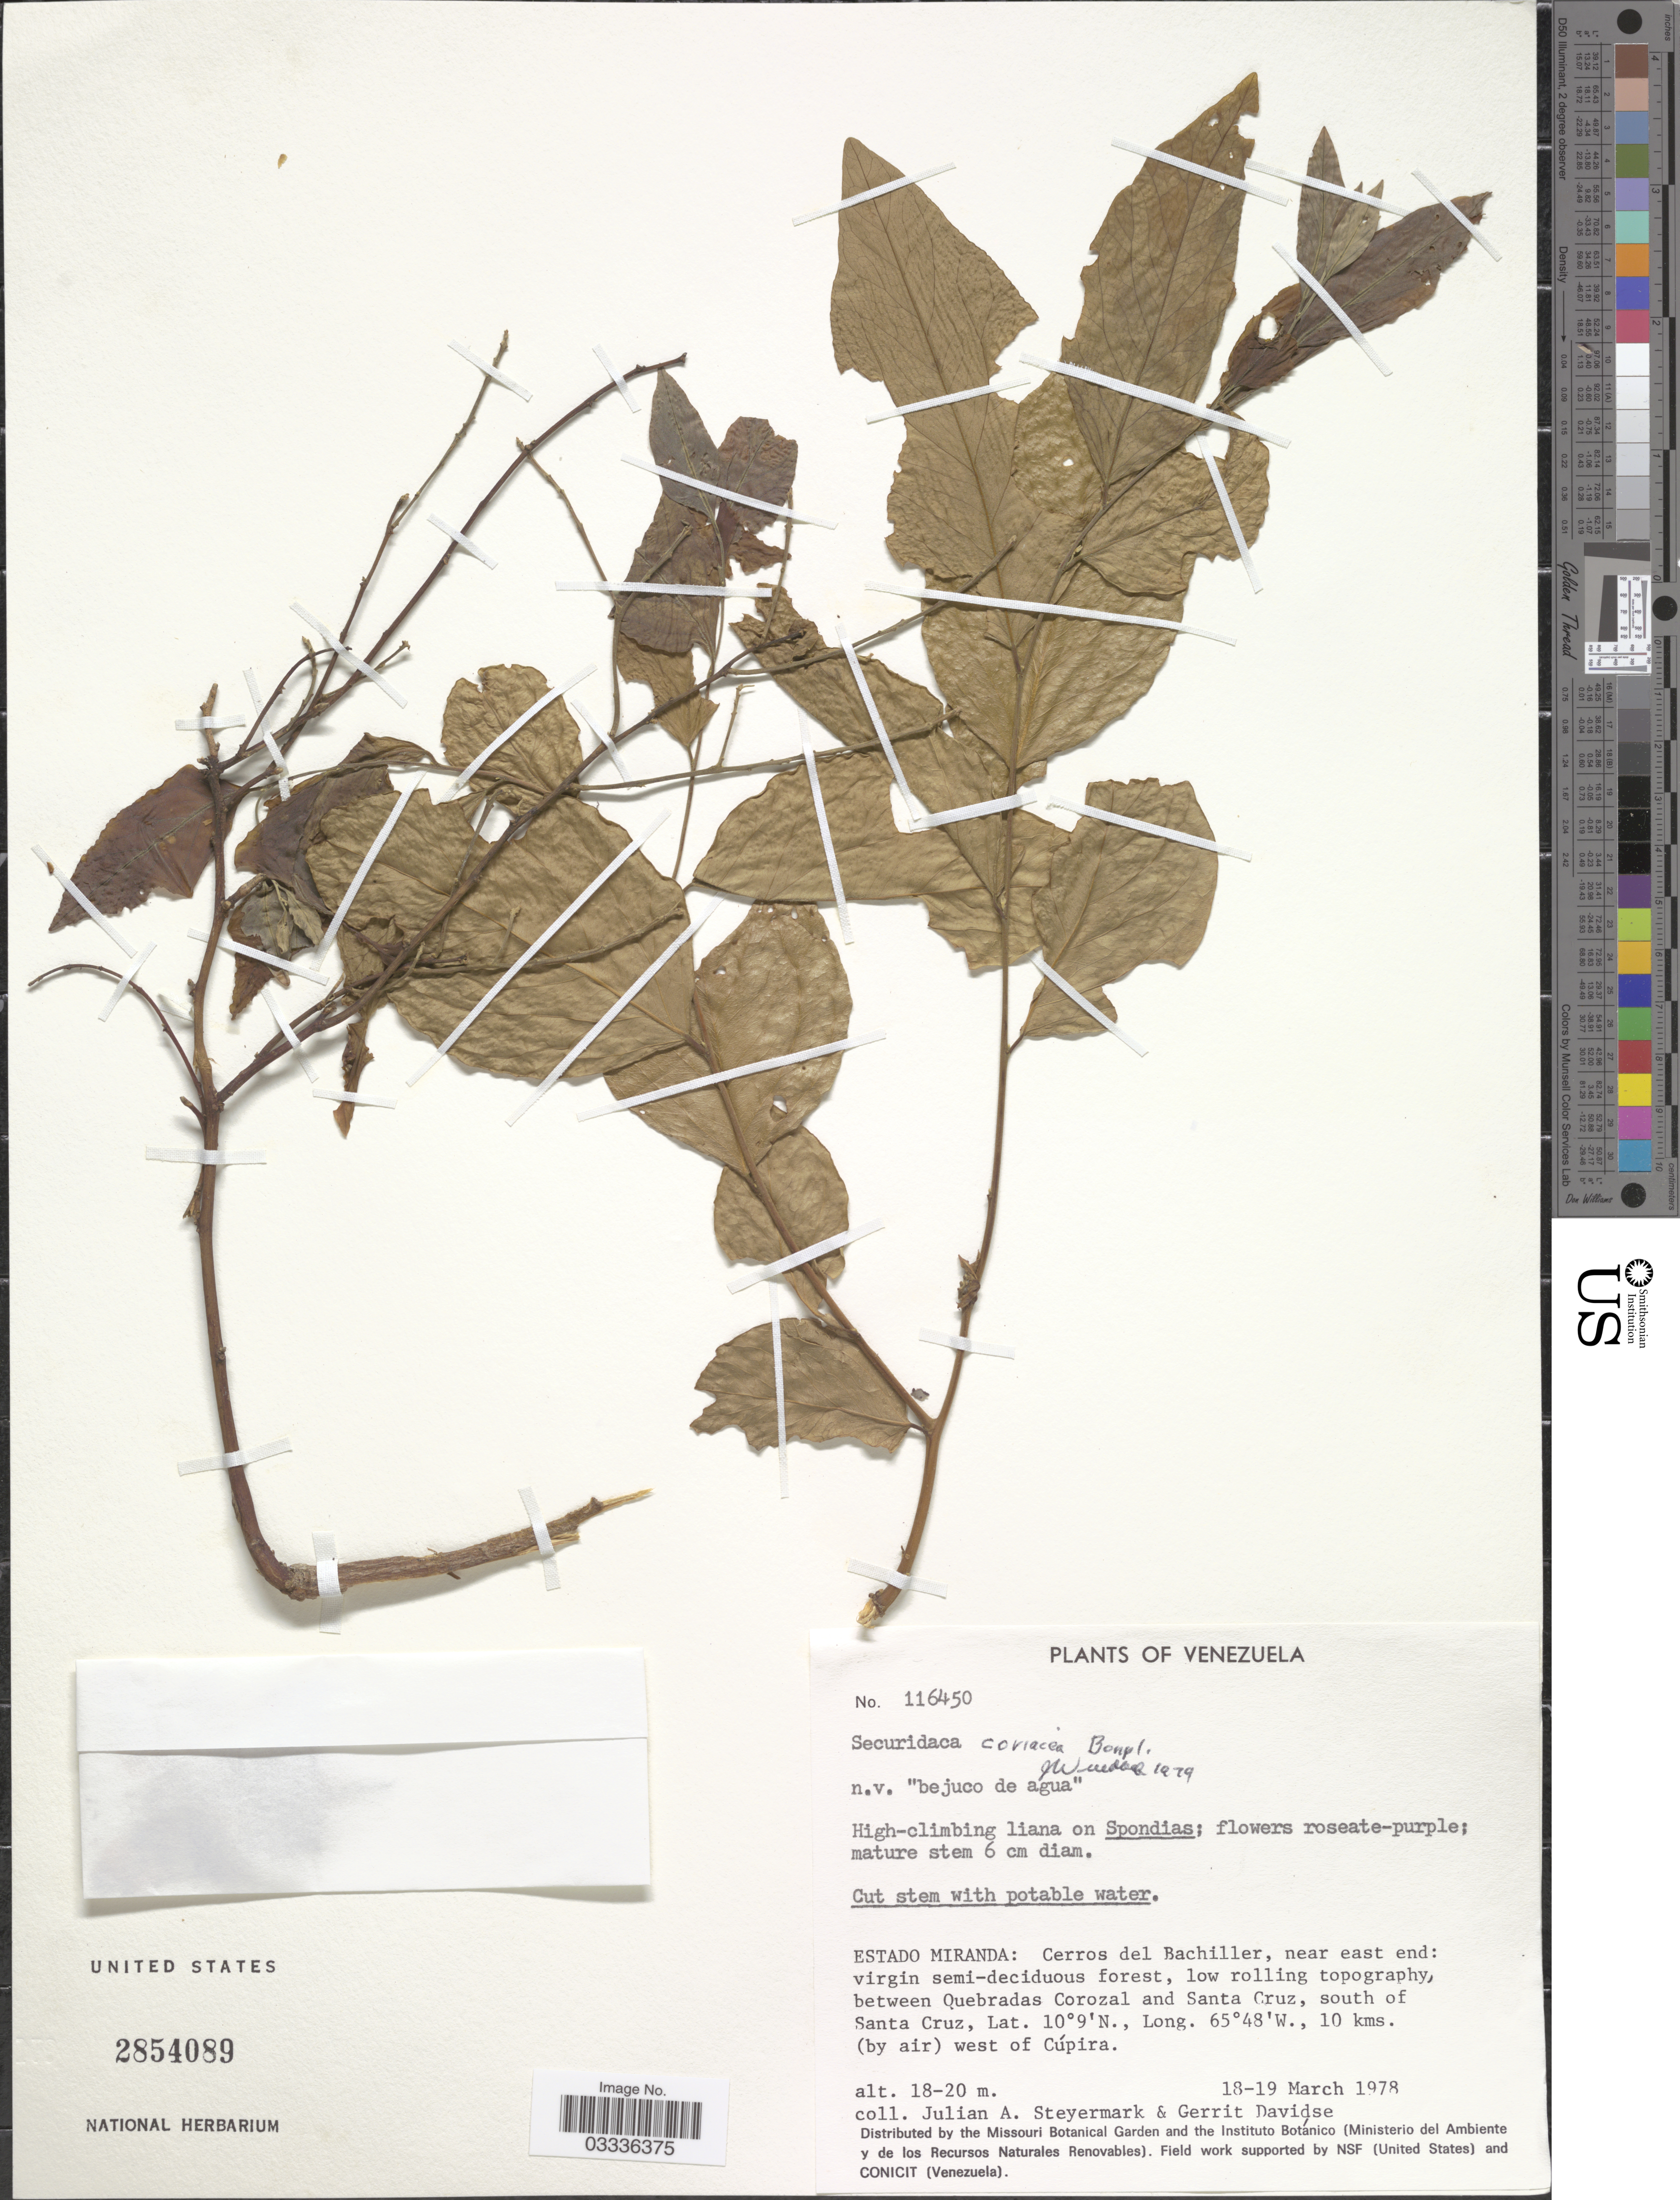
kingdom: Plantae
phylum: Tracheophyta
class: Magnoliopsida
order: Fabales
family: Polygalaceae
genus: Securidaca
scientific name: Securidaca coriacea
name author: Bonpl. ex Steud.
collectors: J. Steyermark & G. Davidse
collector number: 116450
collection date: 1978-03-18/1978-03-19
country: Venezuela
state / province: Miranda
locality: Cerros del Bachiller, near east end; virgin semi-deciduous forest, low rolling topography between Quebradas Corozal and Santa Cruz, south of Santa Cruz. , 10 kms. (by air) west of Cúpira.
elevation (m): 18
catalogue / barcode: US 2854089